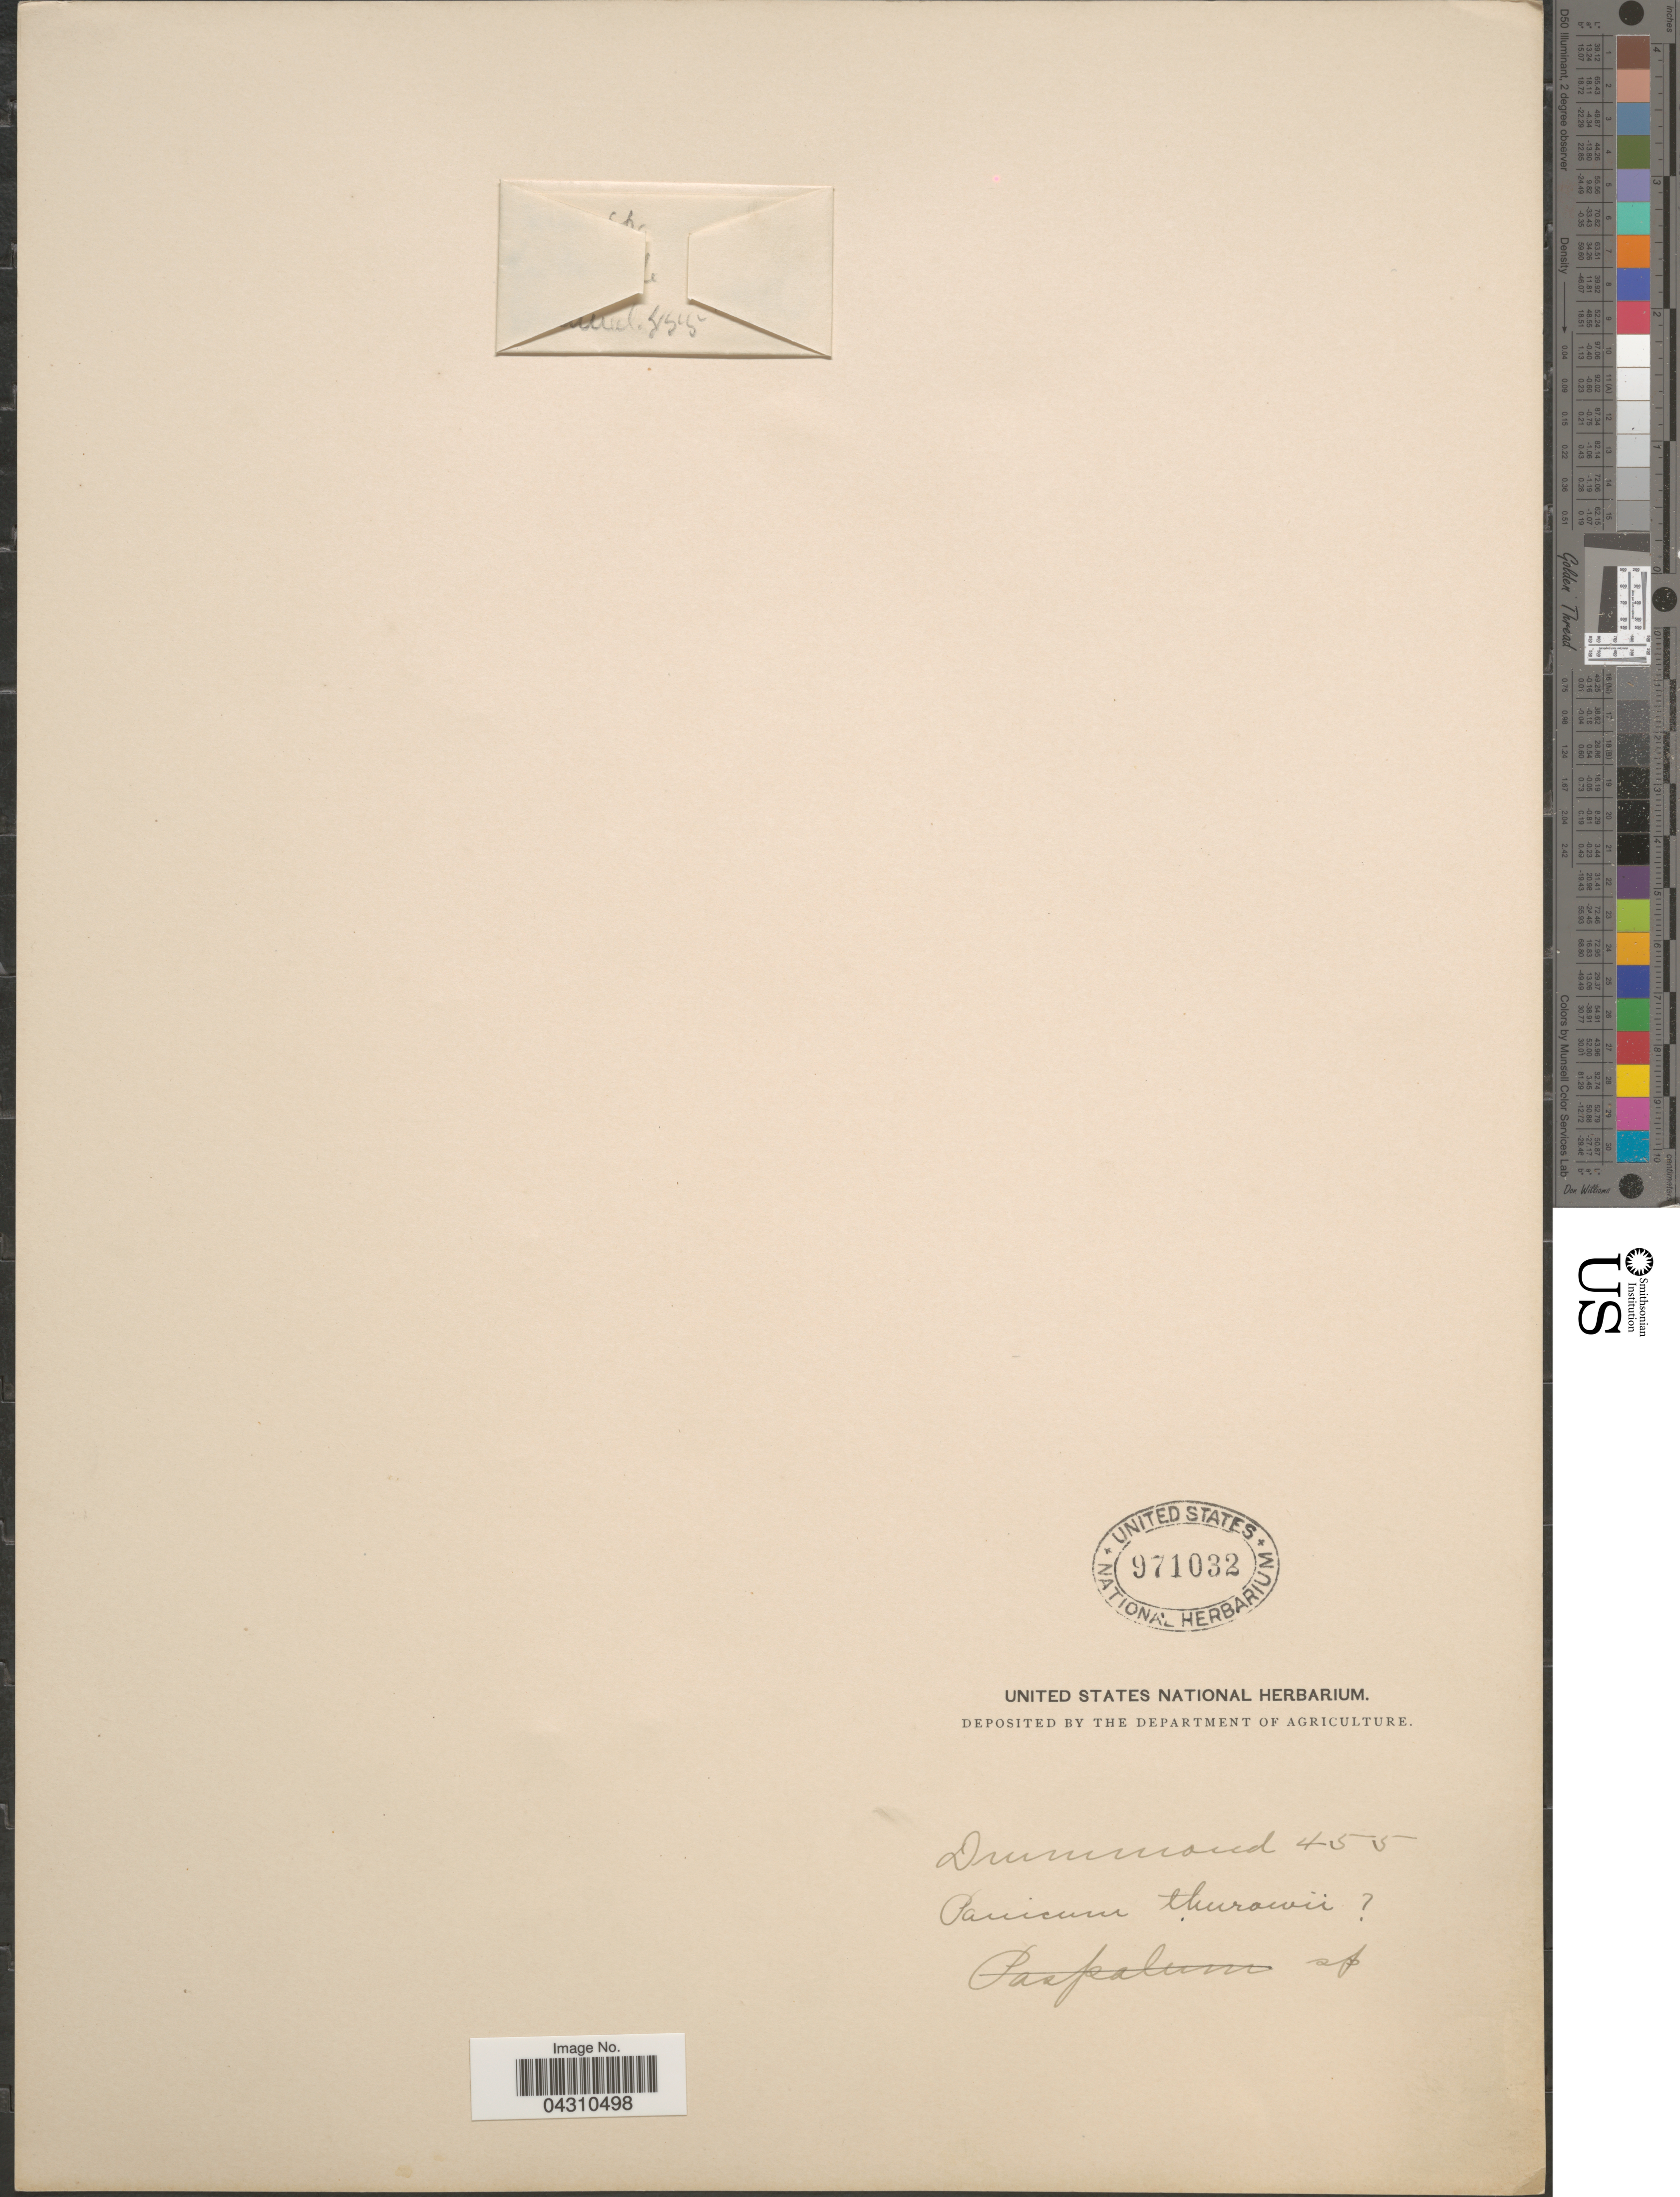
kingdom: Plantae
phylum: Tracheophyta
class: Liliopsida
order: Poales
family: Poaceae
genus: Dichanthelium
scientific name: Dichanthelium acuminatum var. acuminatum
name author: (Sw.) Gould & C.A. Clark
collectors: -. Drummond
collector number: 455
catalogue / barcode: US 971032